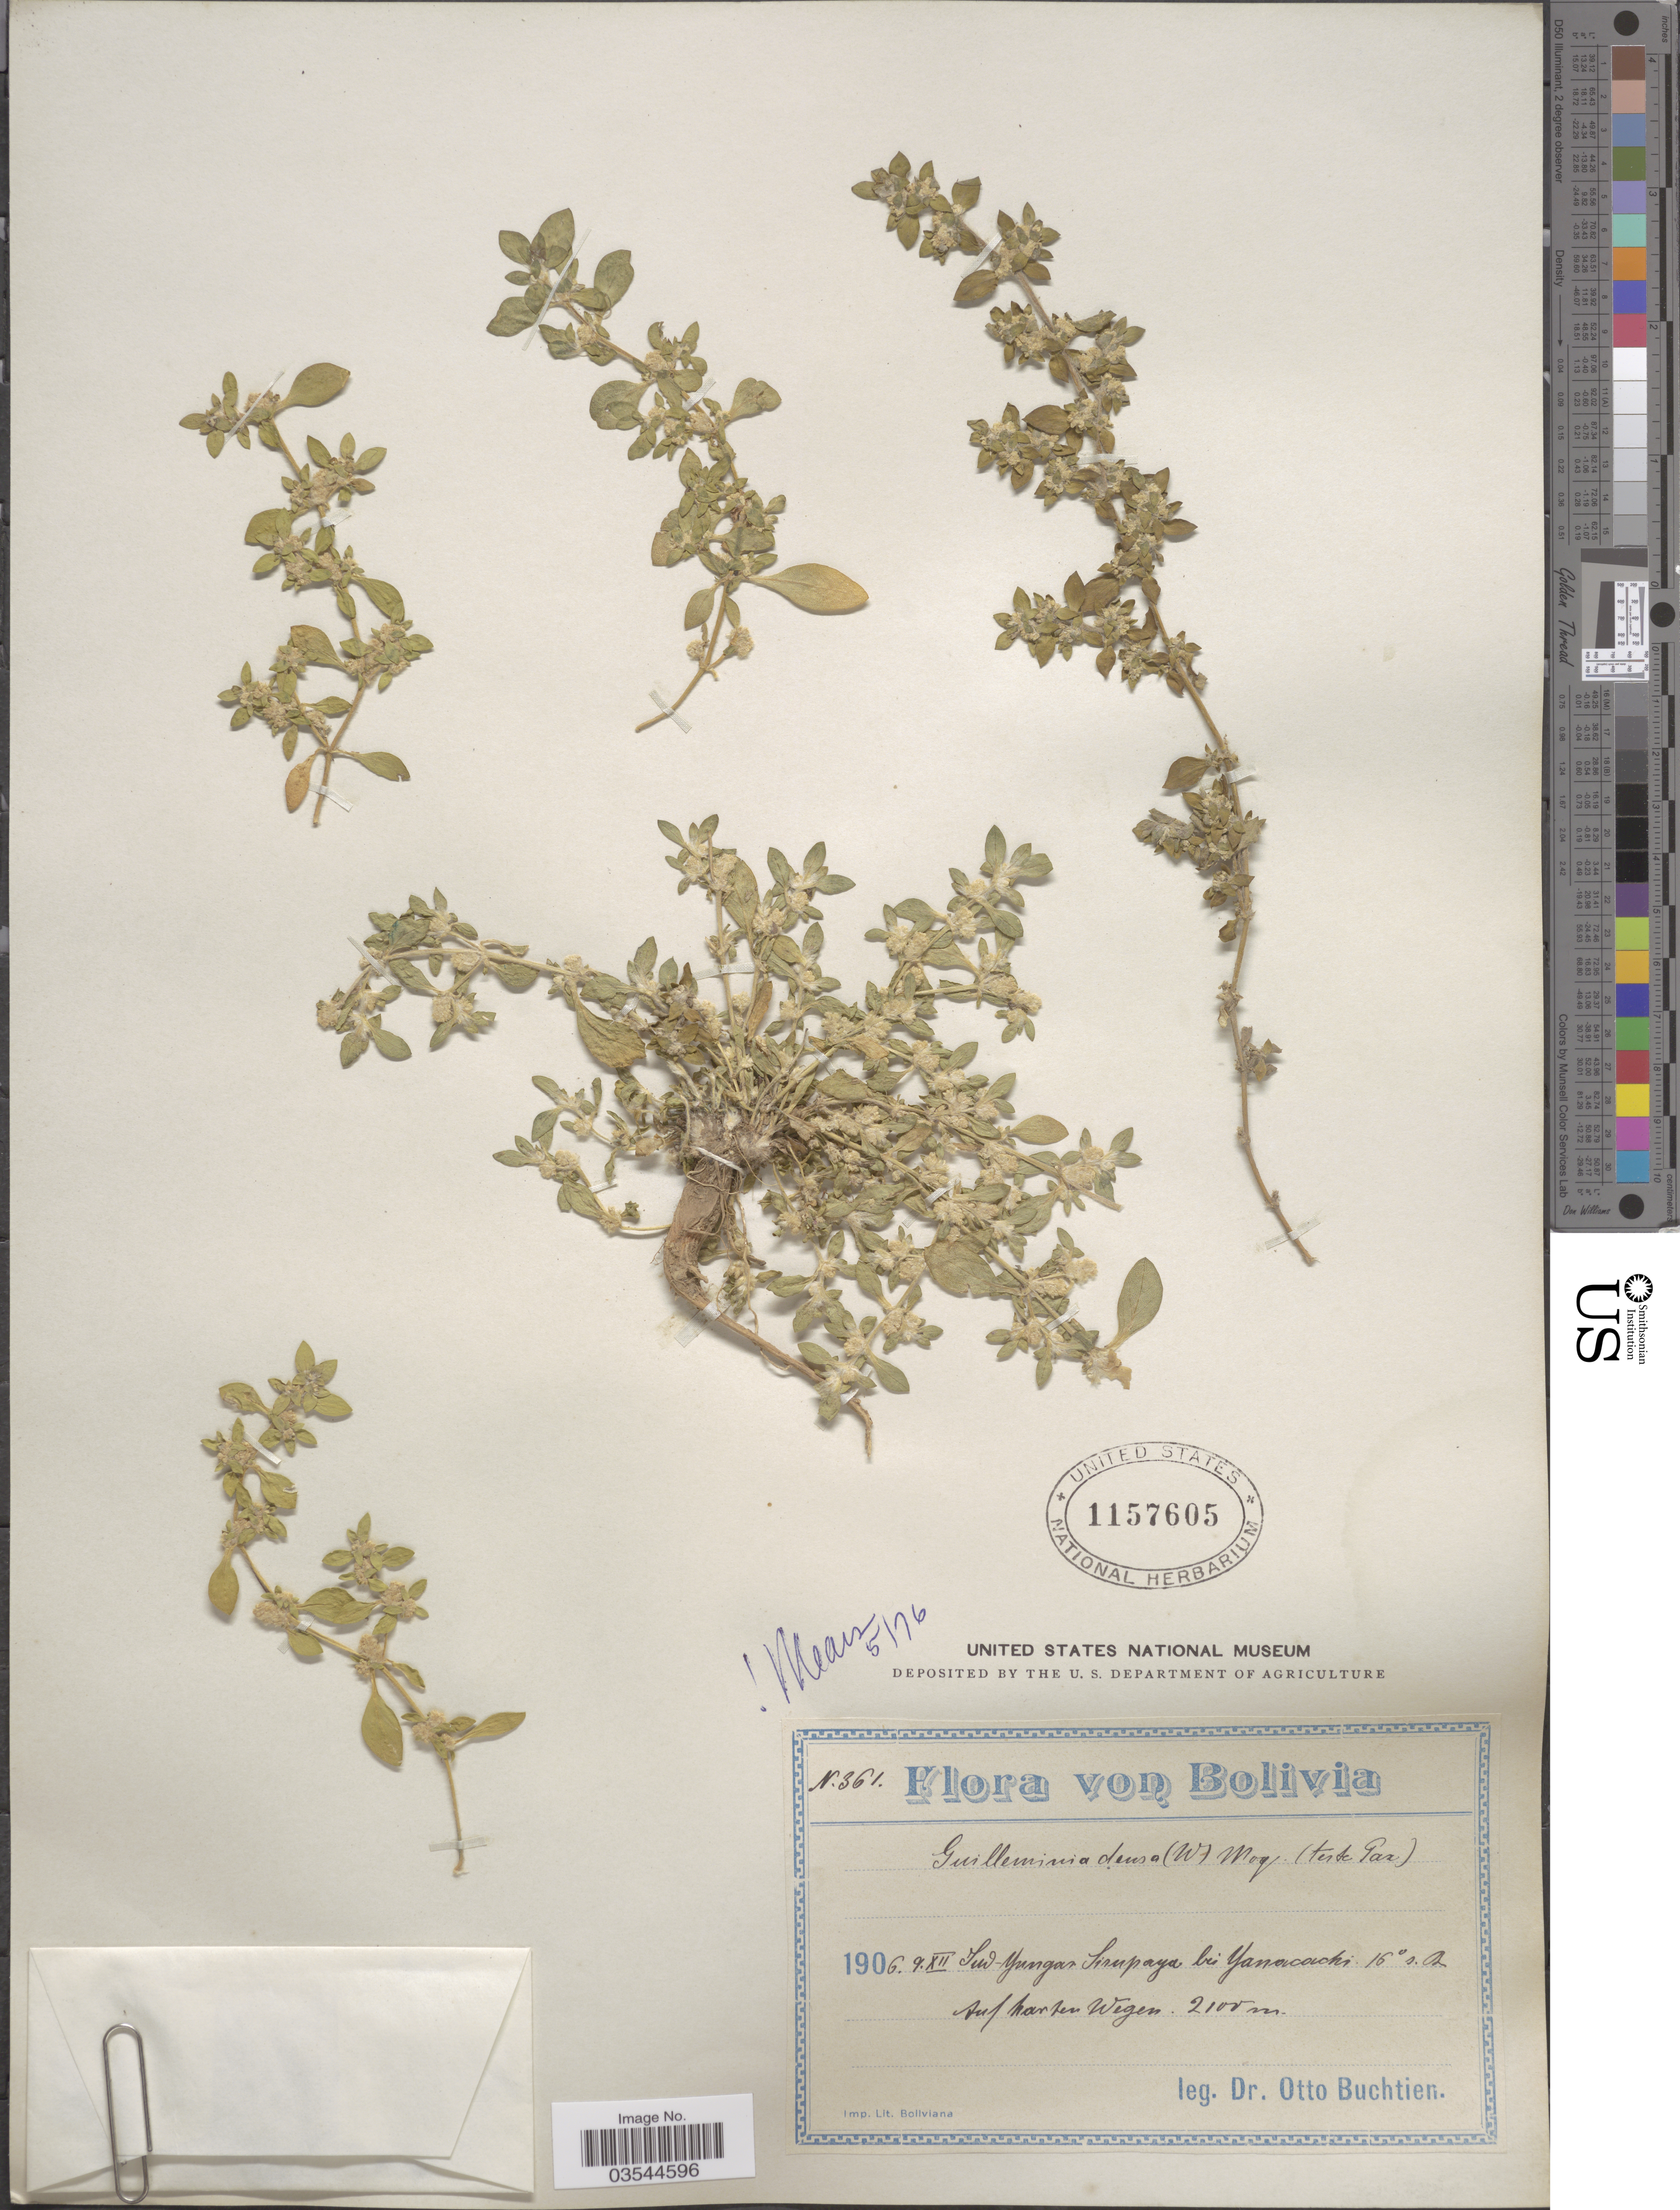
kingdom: Plantae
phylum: Tracheophyta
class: Magnoliopsida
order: Caryophyllales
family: Amaranthaceae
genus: Guilleminea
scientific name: Guilleminea densa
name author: (Humb. & Bonpl. ex Schult.) Moq.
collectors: O. Buchtien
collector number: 361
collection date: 1906-12-09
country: Bolivia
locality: Sud-Yungas Sirupaya bei Yanacachi 16° s. Br.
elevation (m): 2100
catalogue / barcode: US 1157605